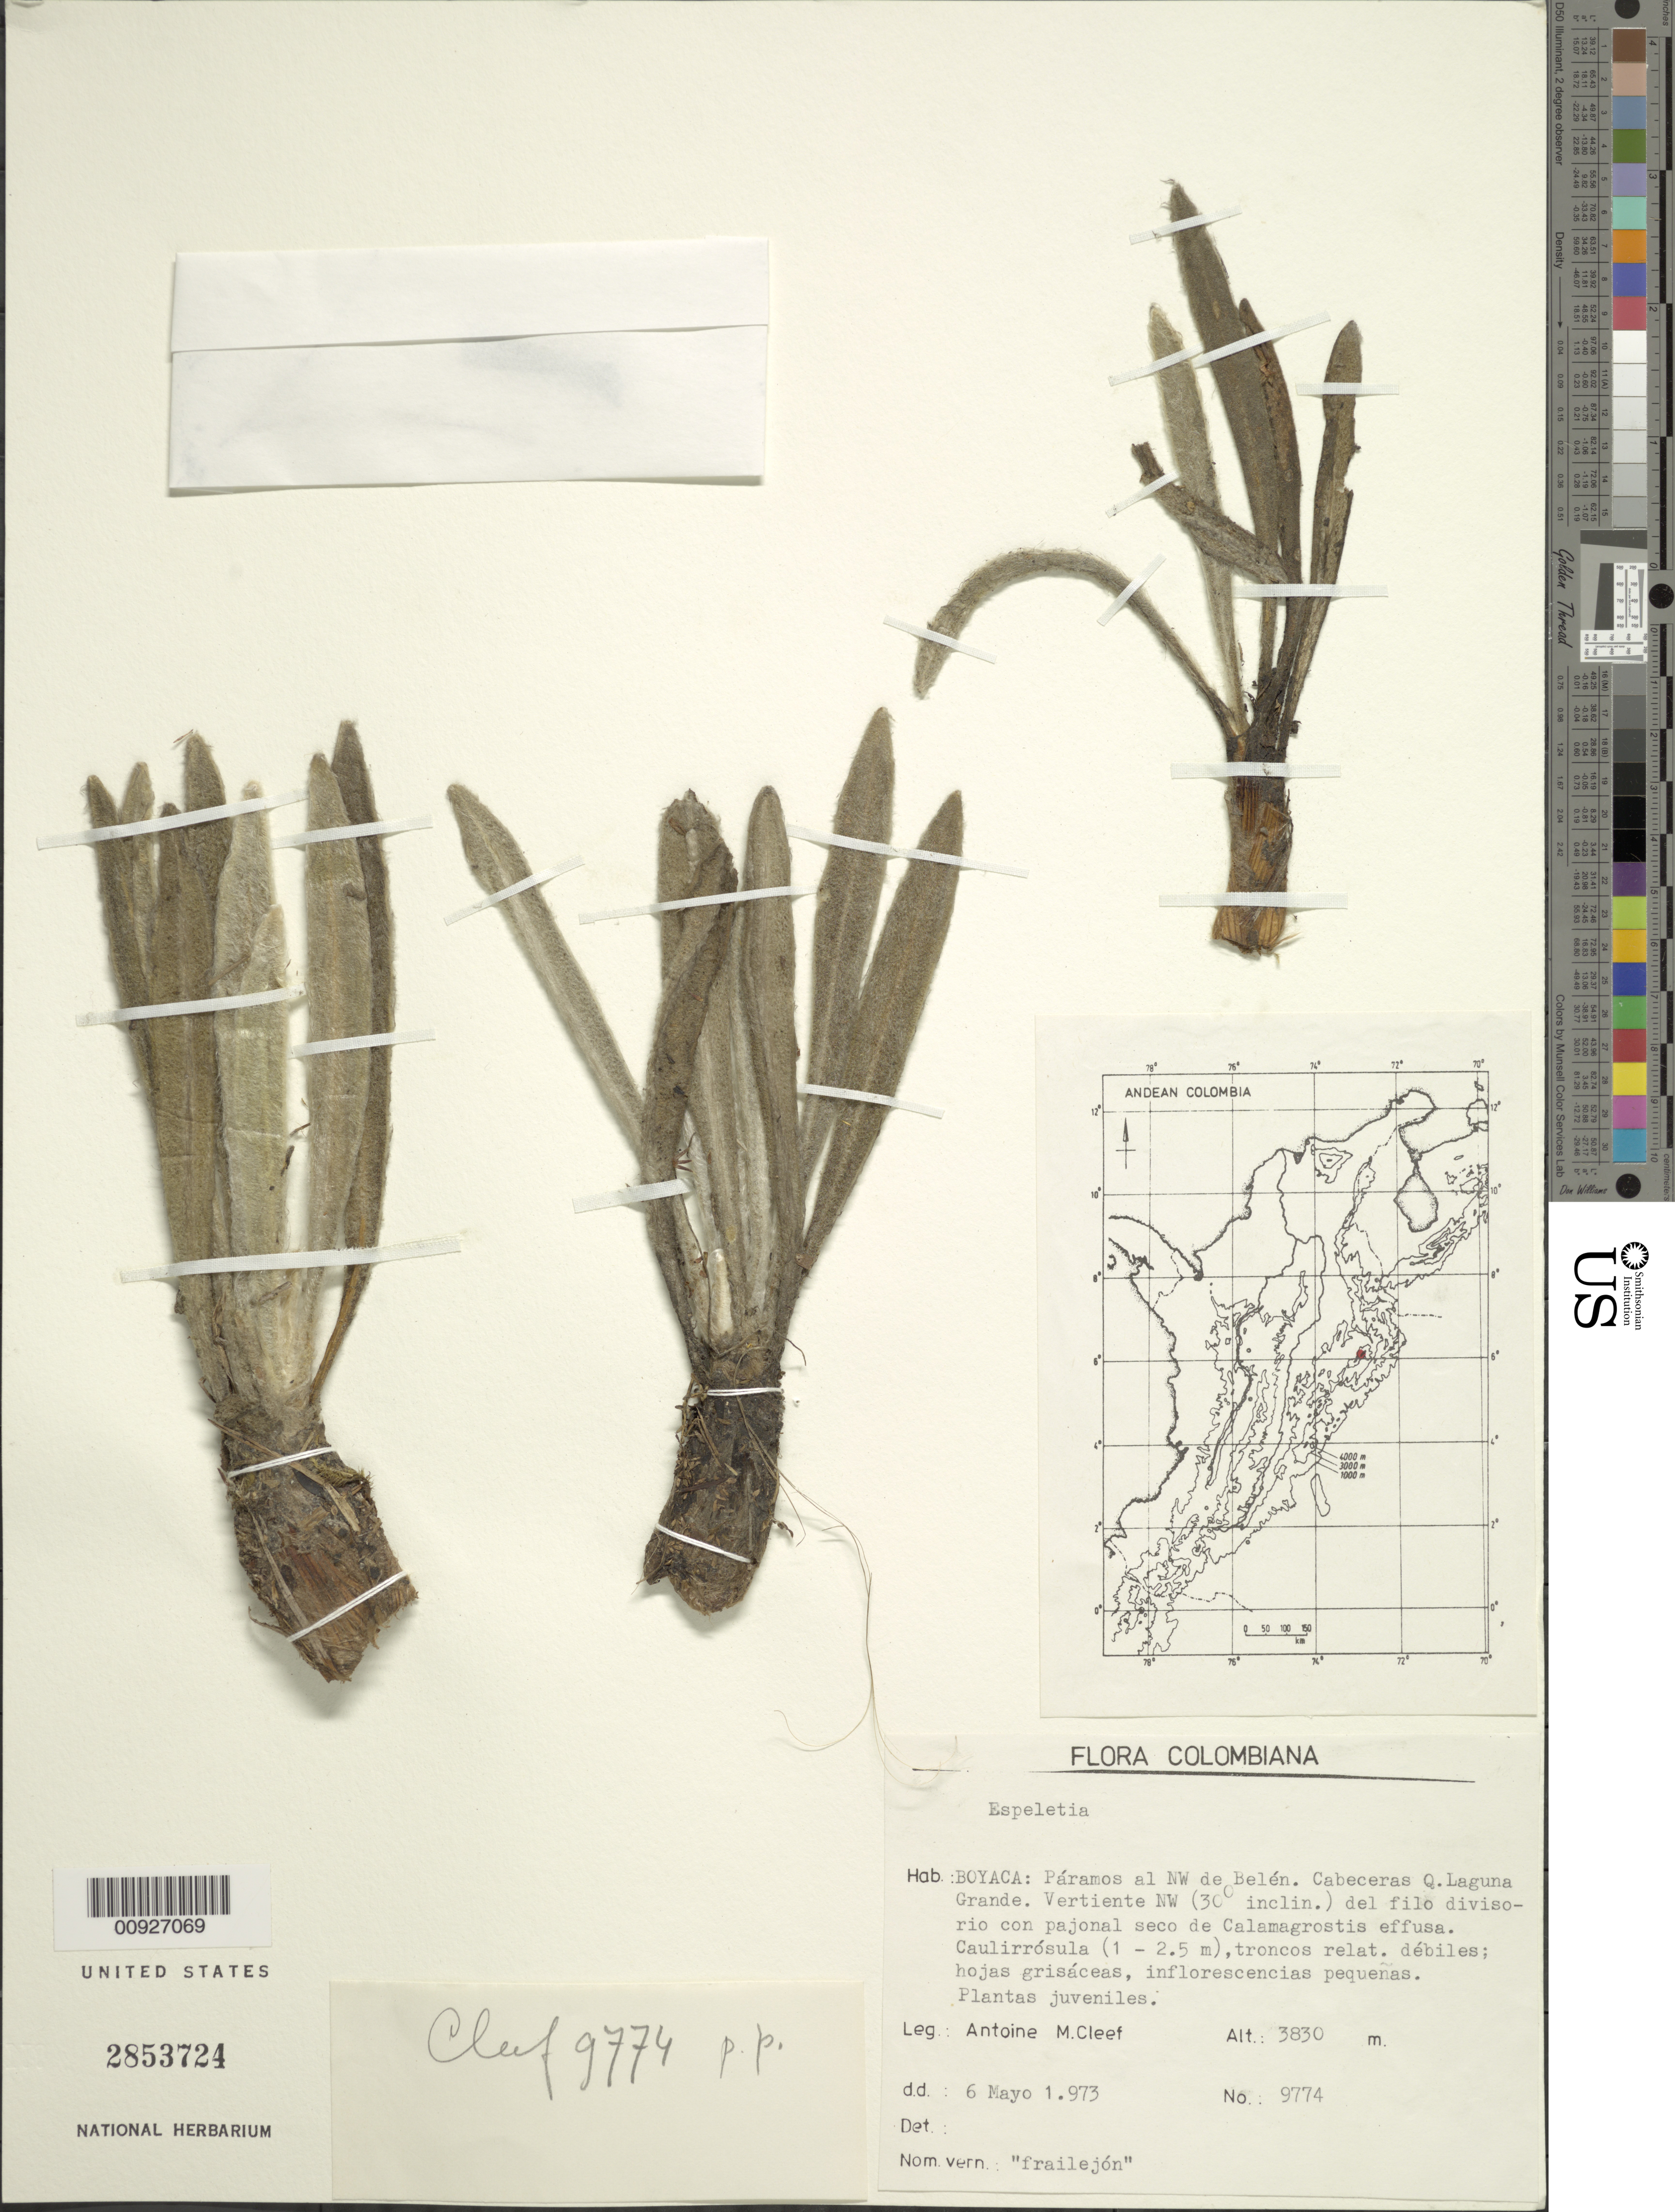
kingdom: Plantae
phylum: Tracheophyta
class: Magnoliopsida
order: Asterales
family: Asteraceae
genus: Espeletia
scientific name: Espeletia brachyaxiantha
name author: S. Díaz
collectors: A. M. Cleef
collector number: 9774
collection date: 1973-05-06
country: Colombia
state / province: Boyacá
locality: Páramos al NW de Belén. Cabeceras Q. Laguna Grande. Vertiente NW(30º inclin.) del filo divisorio con pajonal seco de Calamagostris effusa.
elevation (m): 3830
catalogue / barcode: US 2853724